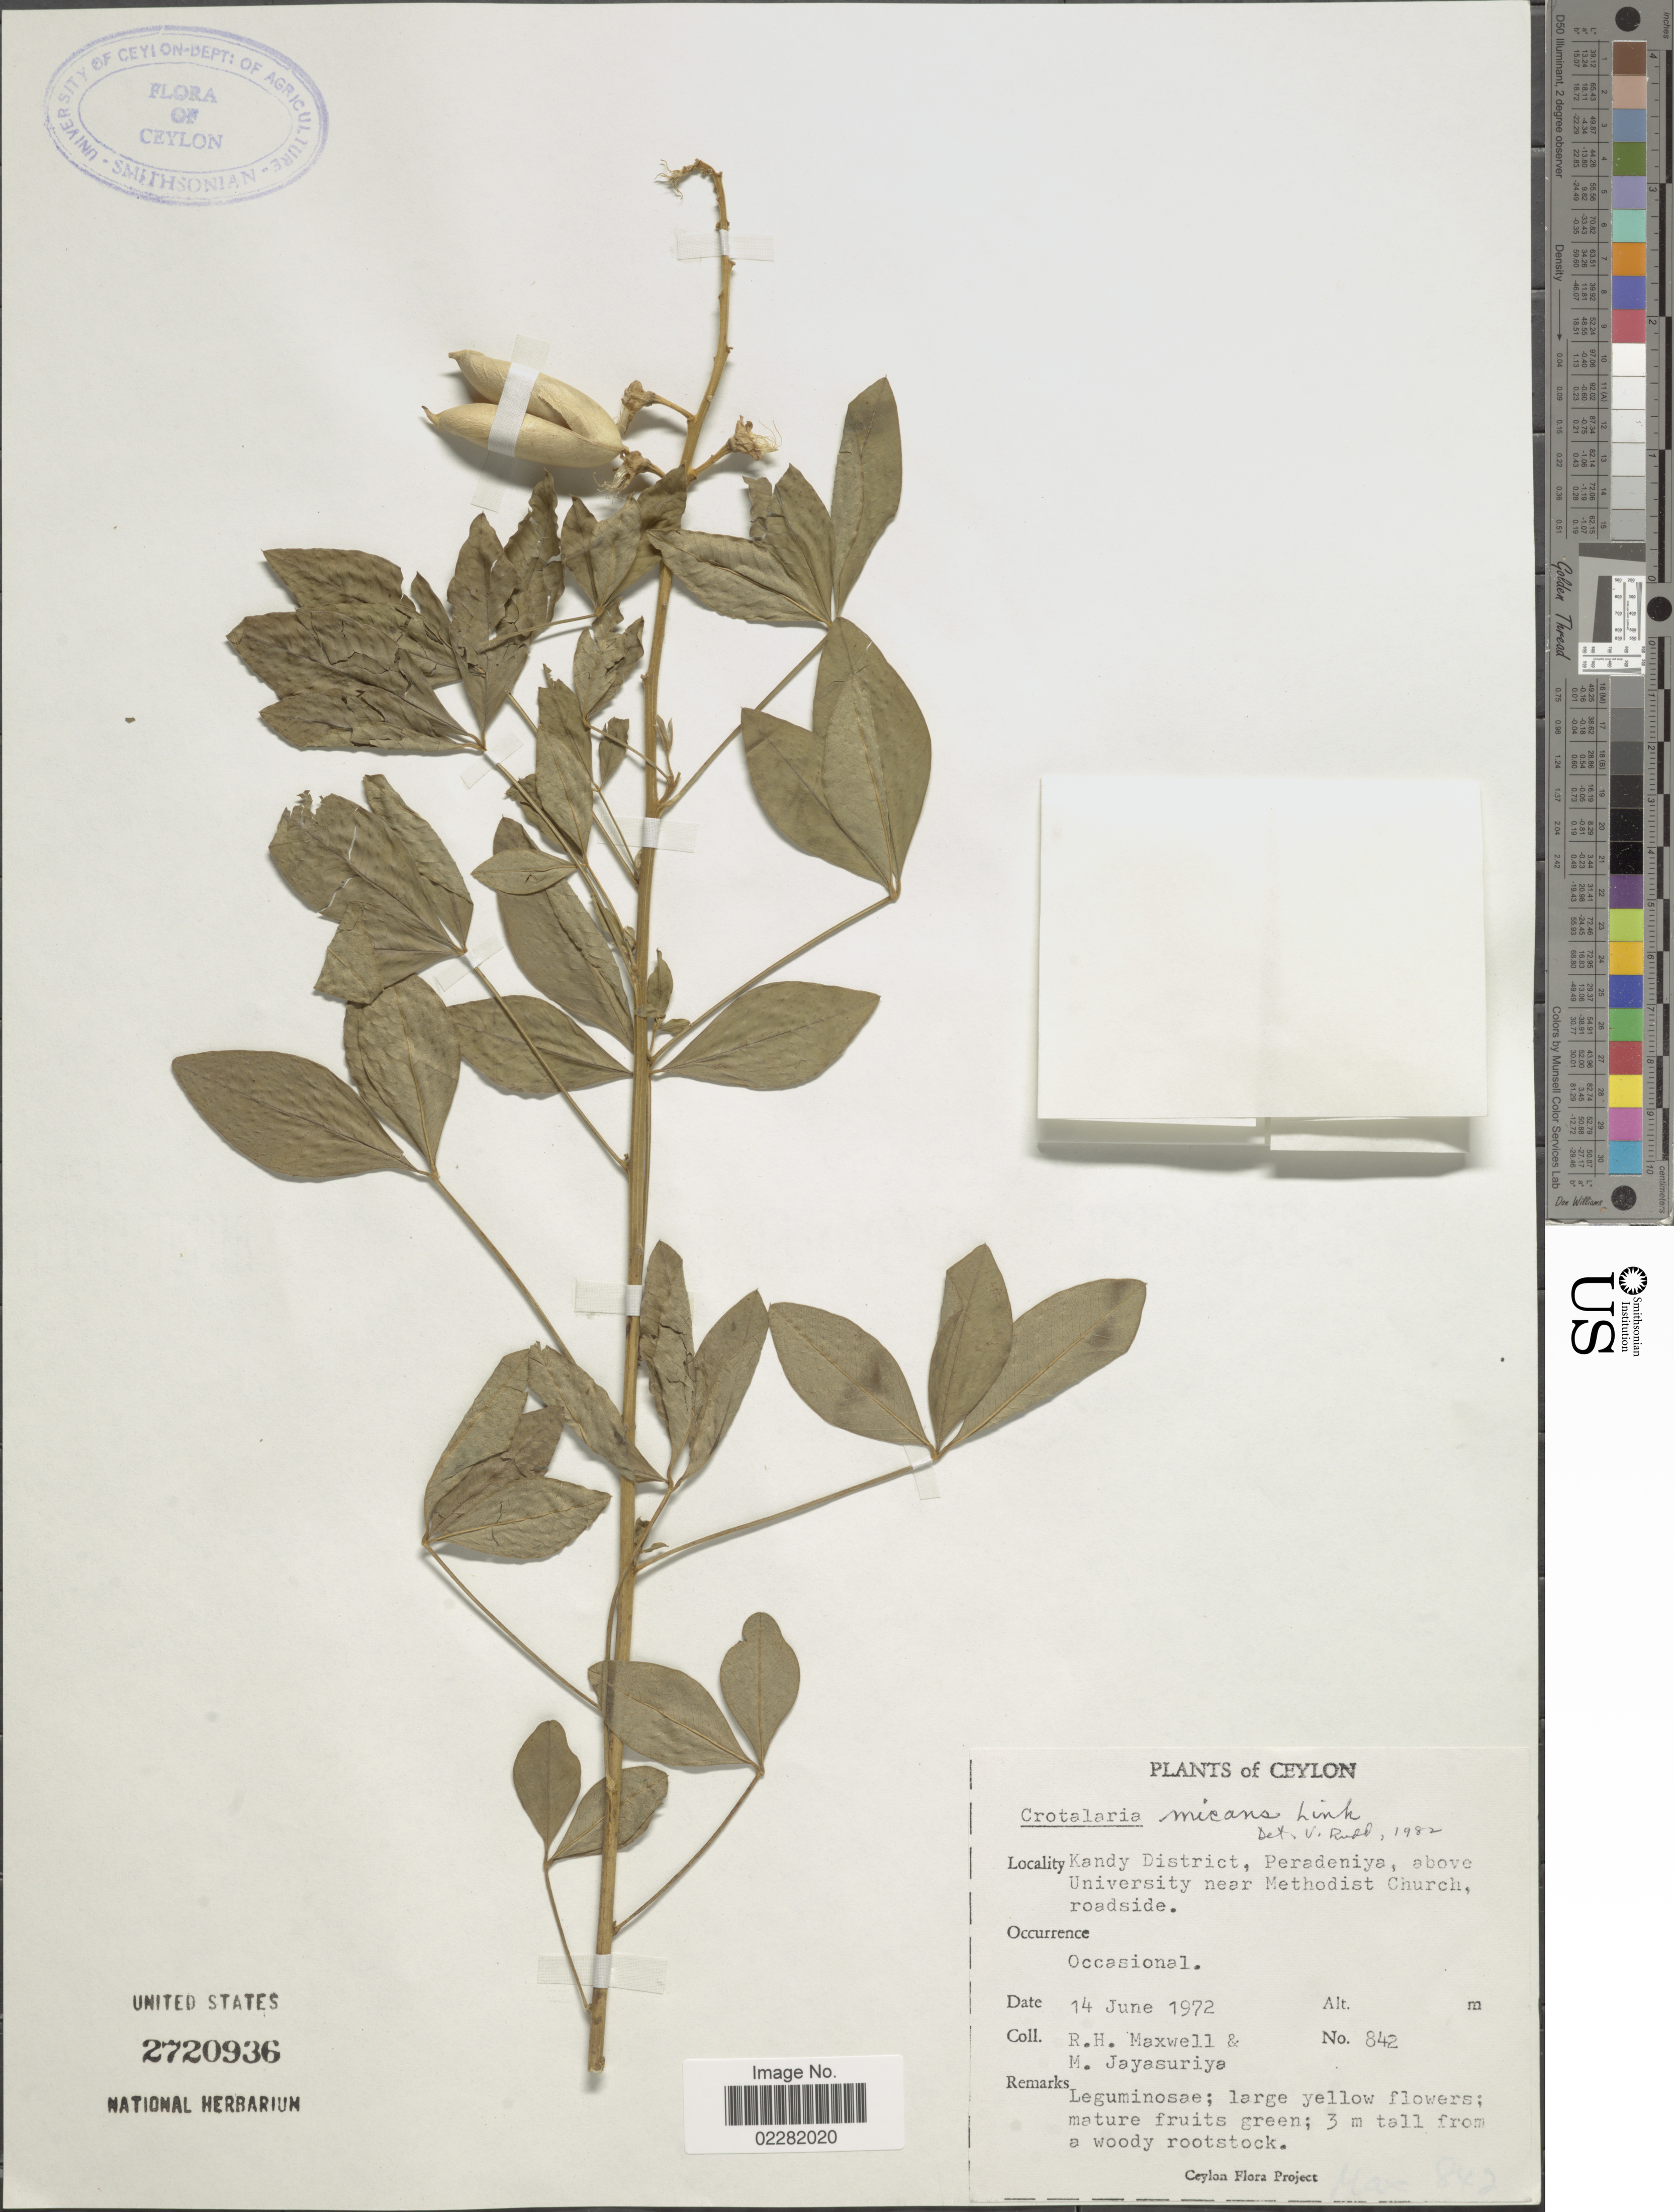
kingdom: Plantae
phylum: Tracheophyta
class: Magnoliopsida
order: Fabales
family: Fabaceae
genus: Crotalaria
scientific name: Crotalaria micans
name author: Link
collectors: R. Maxwell & M. Jayasuriya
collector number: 842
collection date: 1972-06-14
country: Sri Lanka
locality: Ceylon, Kandy District, Peradenya, above University near Methodist Church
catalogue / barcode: US 2720936